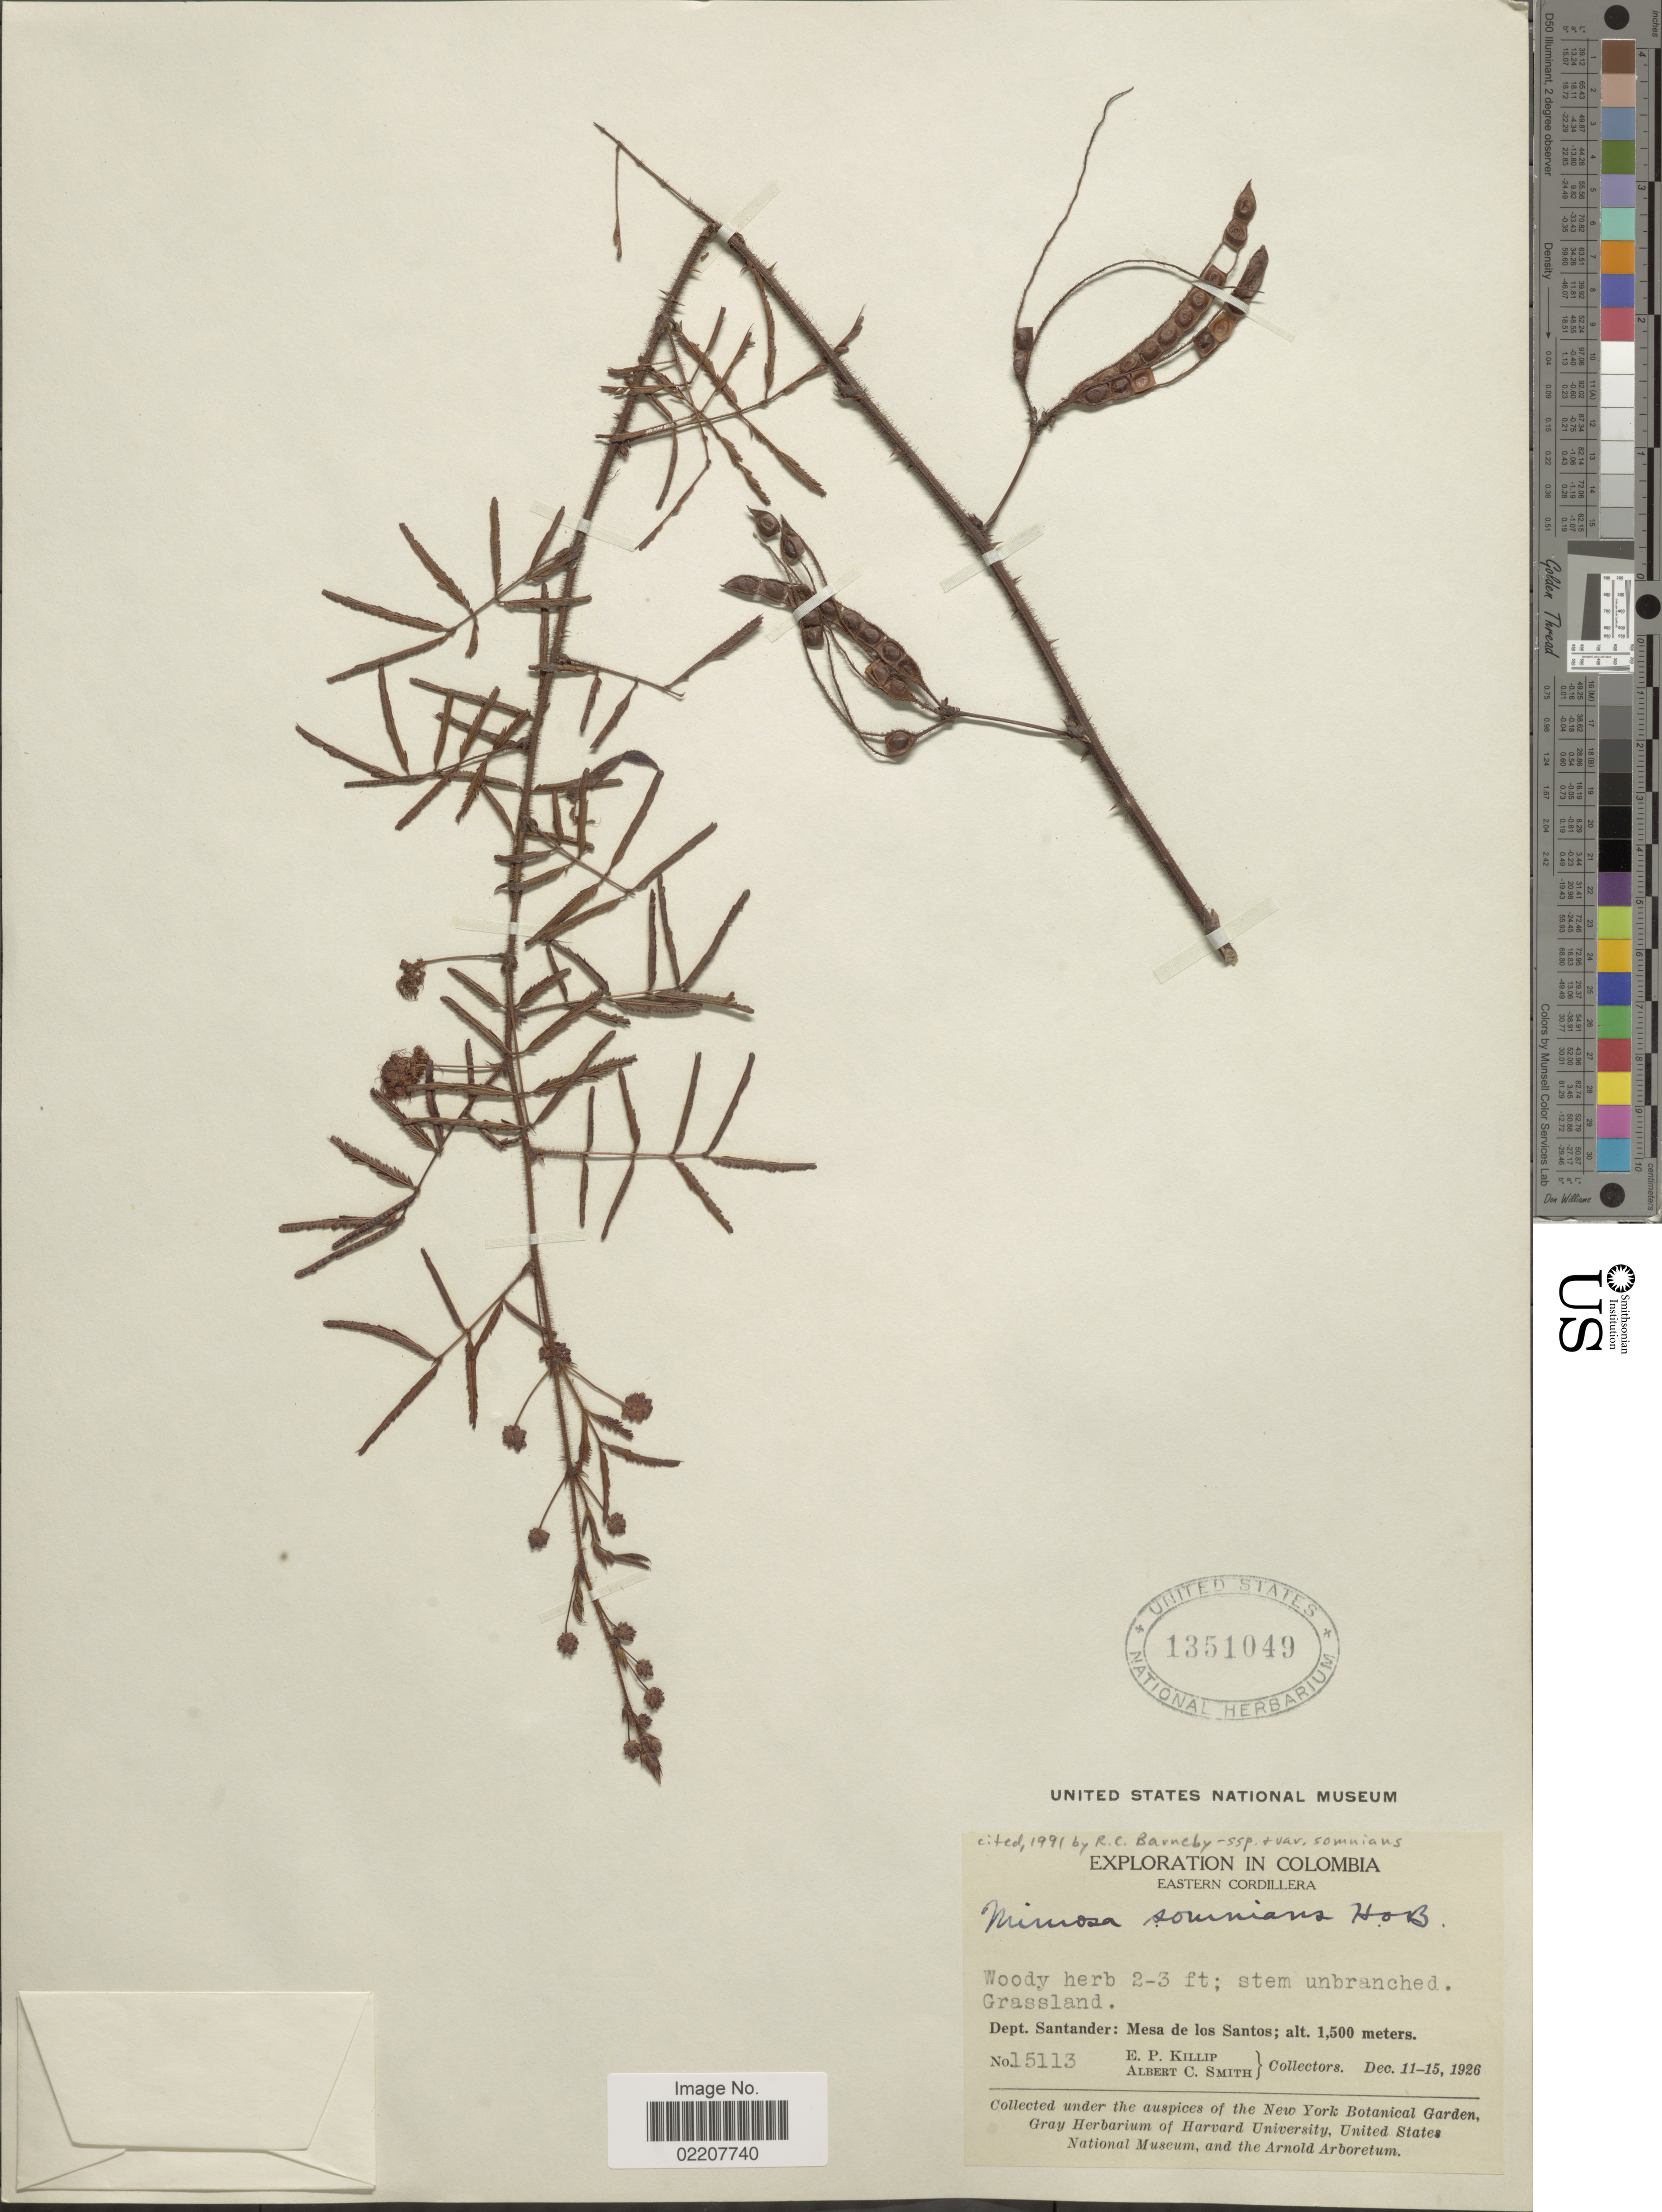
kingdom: Plantae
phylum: Tracheophyta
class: Magnoliopsida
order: Fabales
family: Fabaceae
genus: Mimosa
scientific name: Mimosa somnians var. somnians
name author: Humb. & Bonpl. ex Willd.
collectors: E. P. Killip & A. C. Smith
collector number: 15113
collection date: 1926-12-11/1926-12-15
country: Colombia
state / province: Santander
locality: Eastern Cordillera, Dept. Santander: Mesa de los Santos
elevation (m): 1500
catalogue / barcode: US 1351049